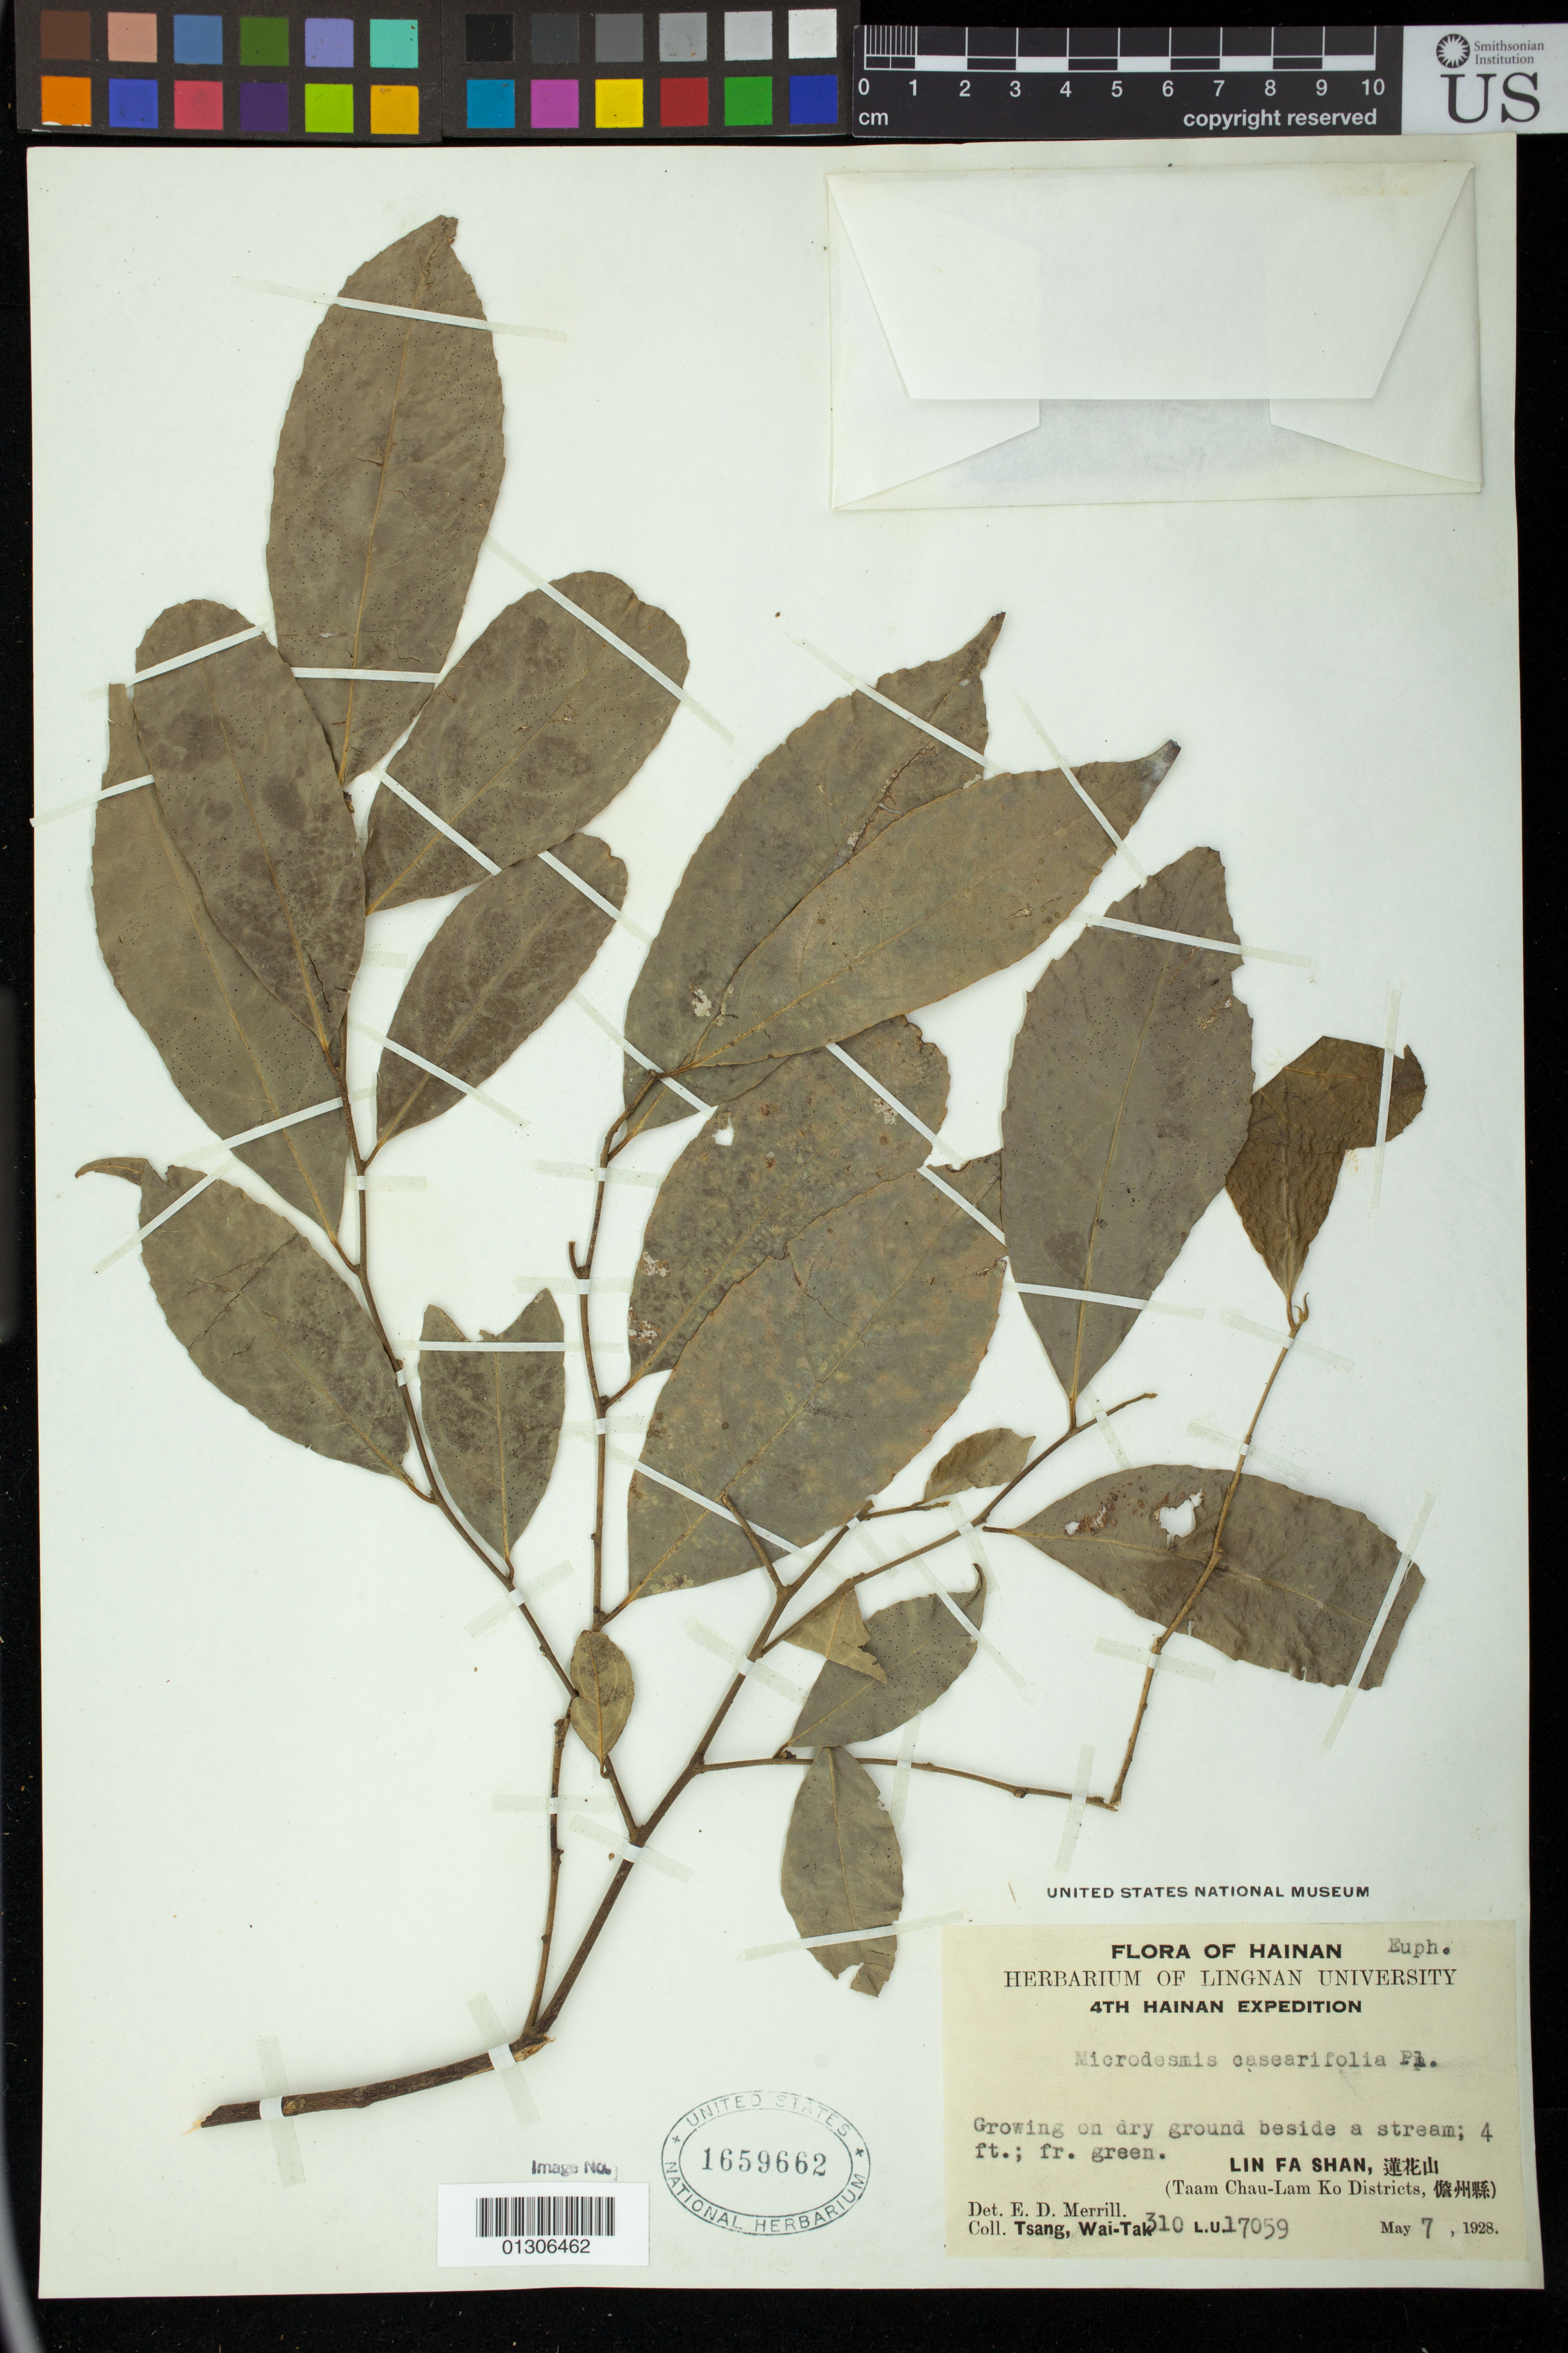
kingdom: Plantae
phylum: Tracheophyta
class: Magnoliopsida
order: Malpighiales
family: Pandaceae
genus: Microdesmis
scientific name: Microdesmis casearifolia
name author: Planch. & Hook.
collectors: W. T. Tsang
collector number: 310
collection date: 1928-05-07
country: China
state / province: Hainan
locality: Mt. Lin Fa, Taam Chau-Lam Ko Districts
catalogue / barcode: US 1659662